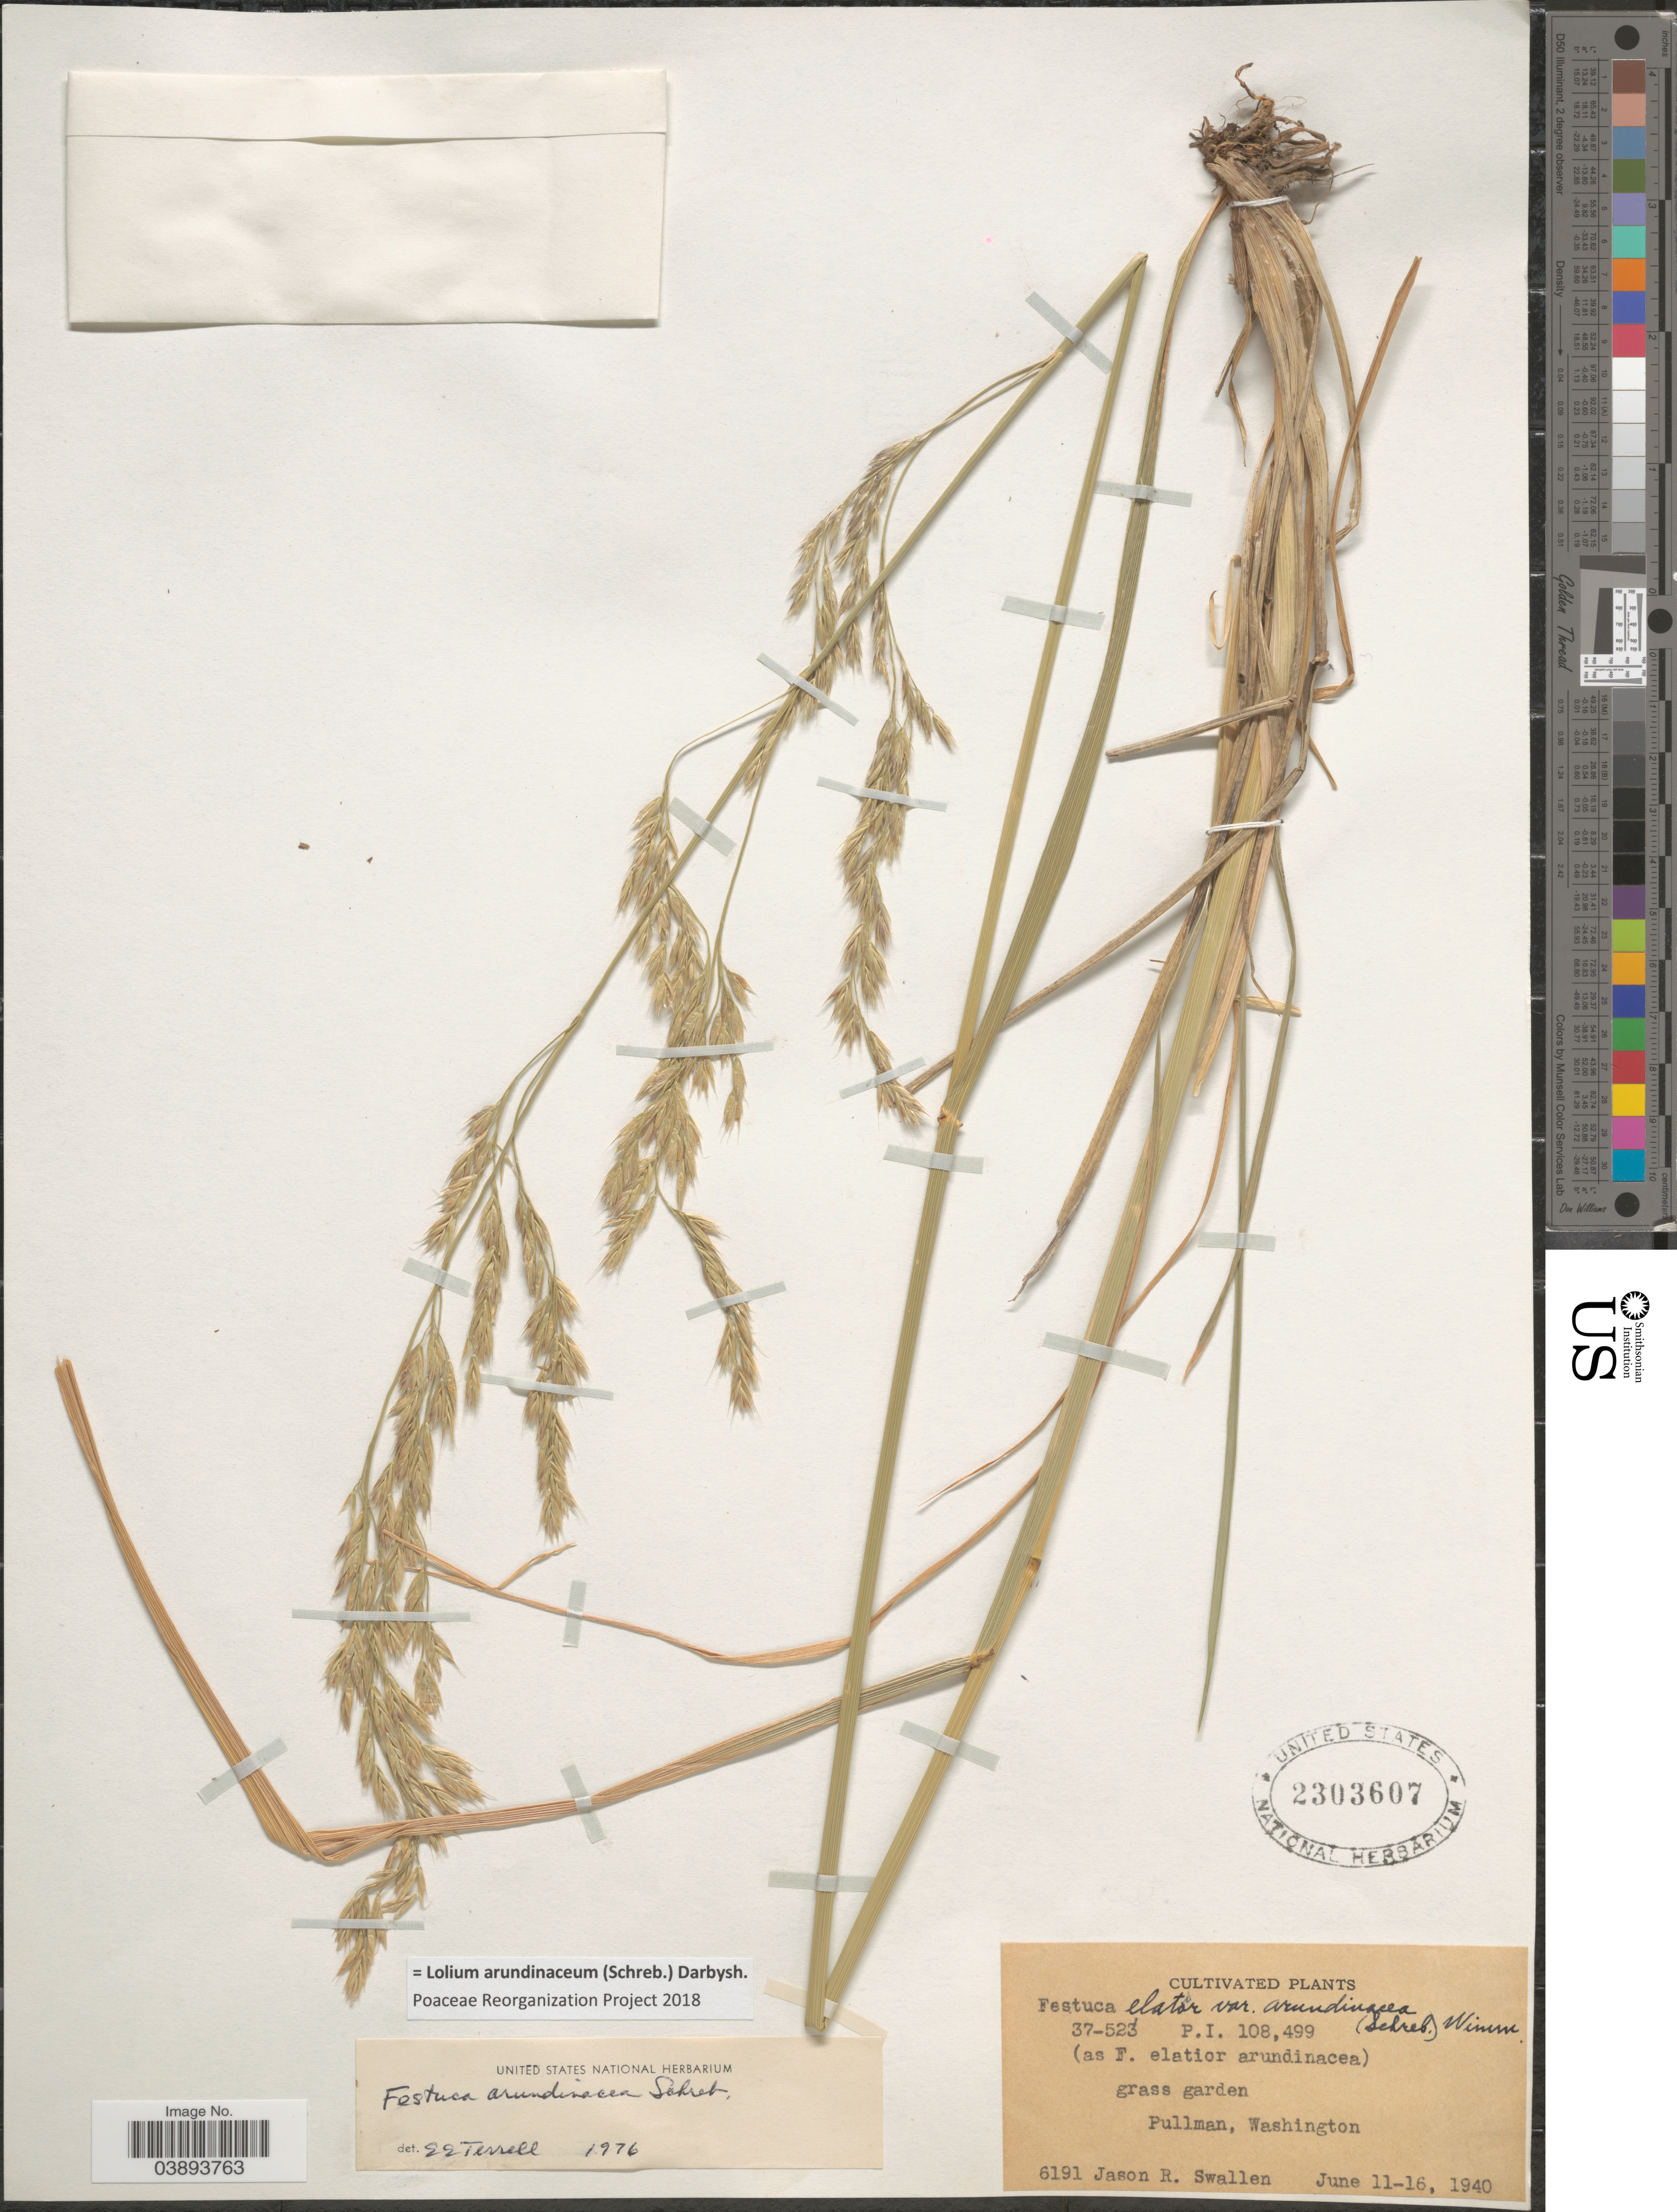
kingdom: Plantae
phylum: Tracheophyta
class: Liliopsida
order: Poales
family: Poaceae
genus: Lolium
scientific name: Lolium arundinaceum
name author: (Schreb.) Darbysh.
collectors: J. R. Swallen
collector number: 6191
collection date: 1940-06-11/1940-06-16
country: United States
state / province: Washington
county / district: Whitman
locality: Grass garden. Pullman.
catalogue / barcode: US 2303607